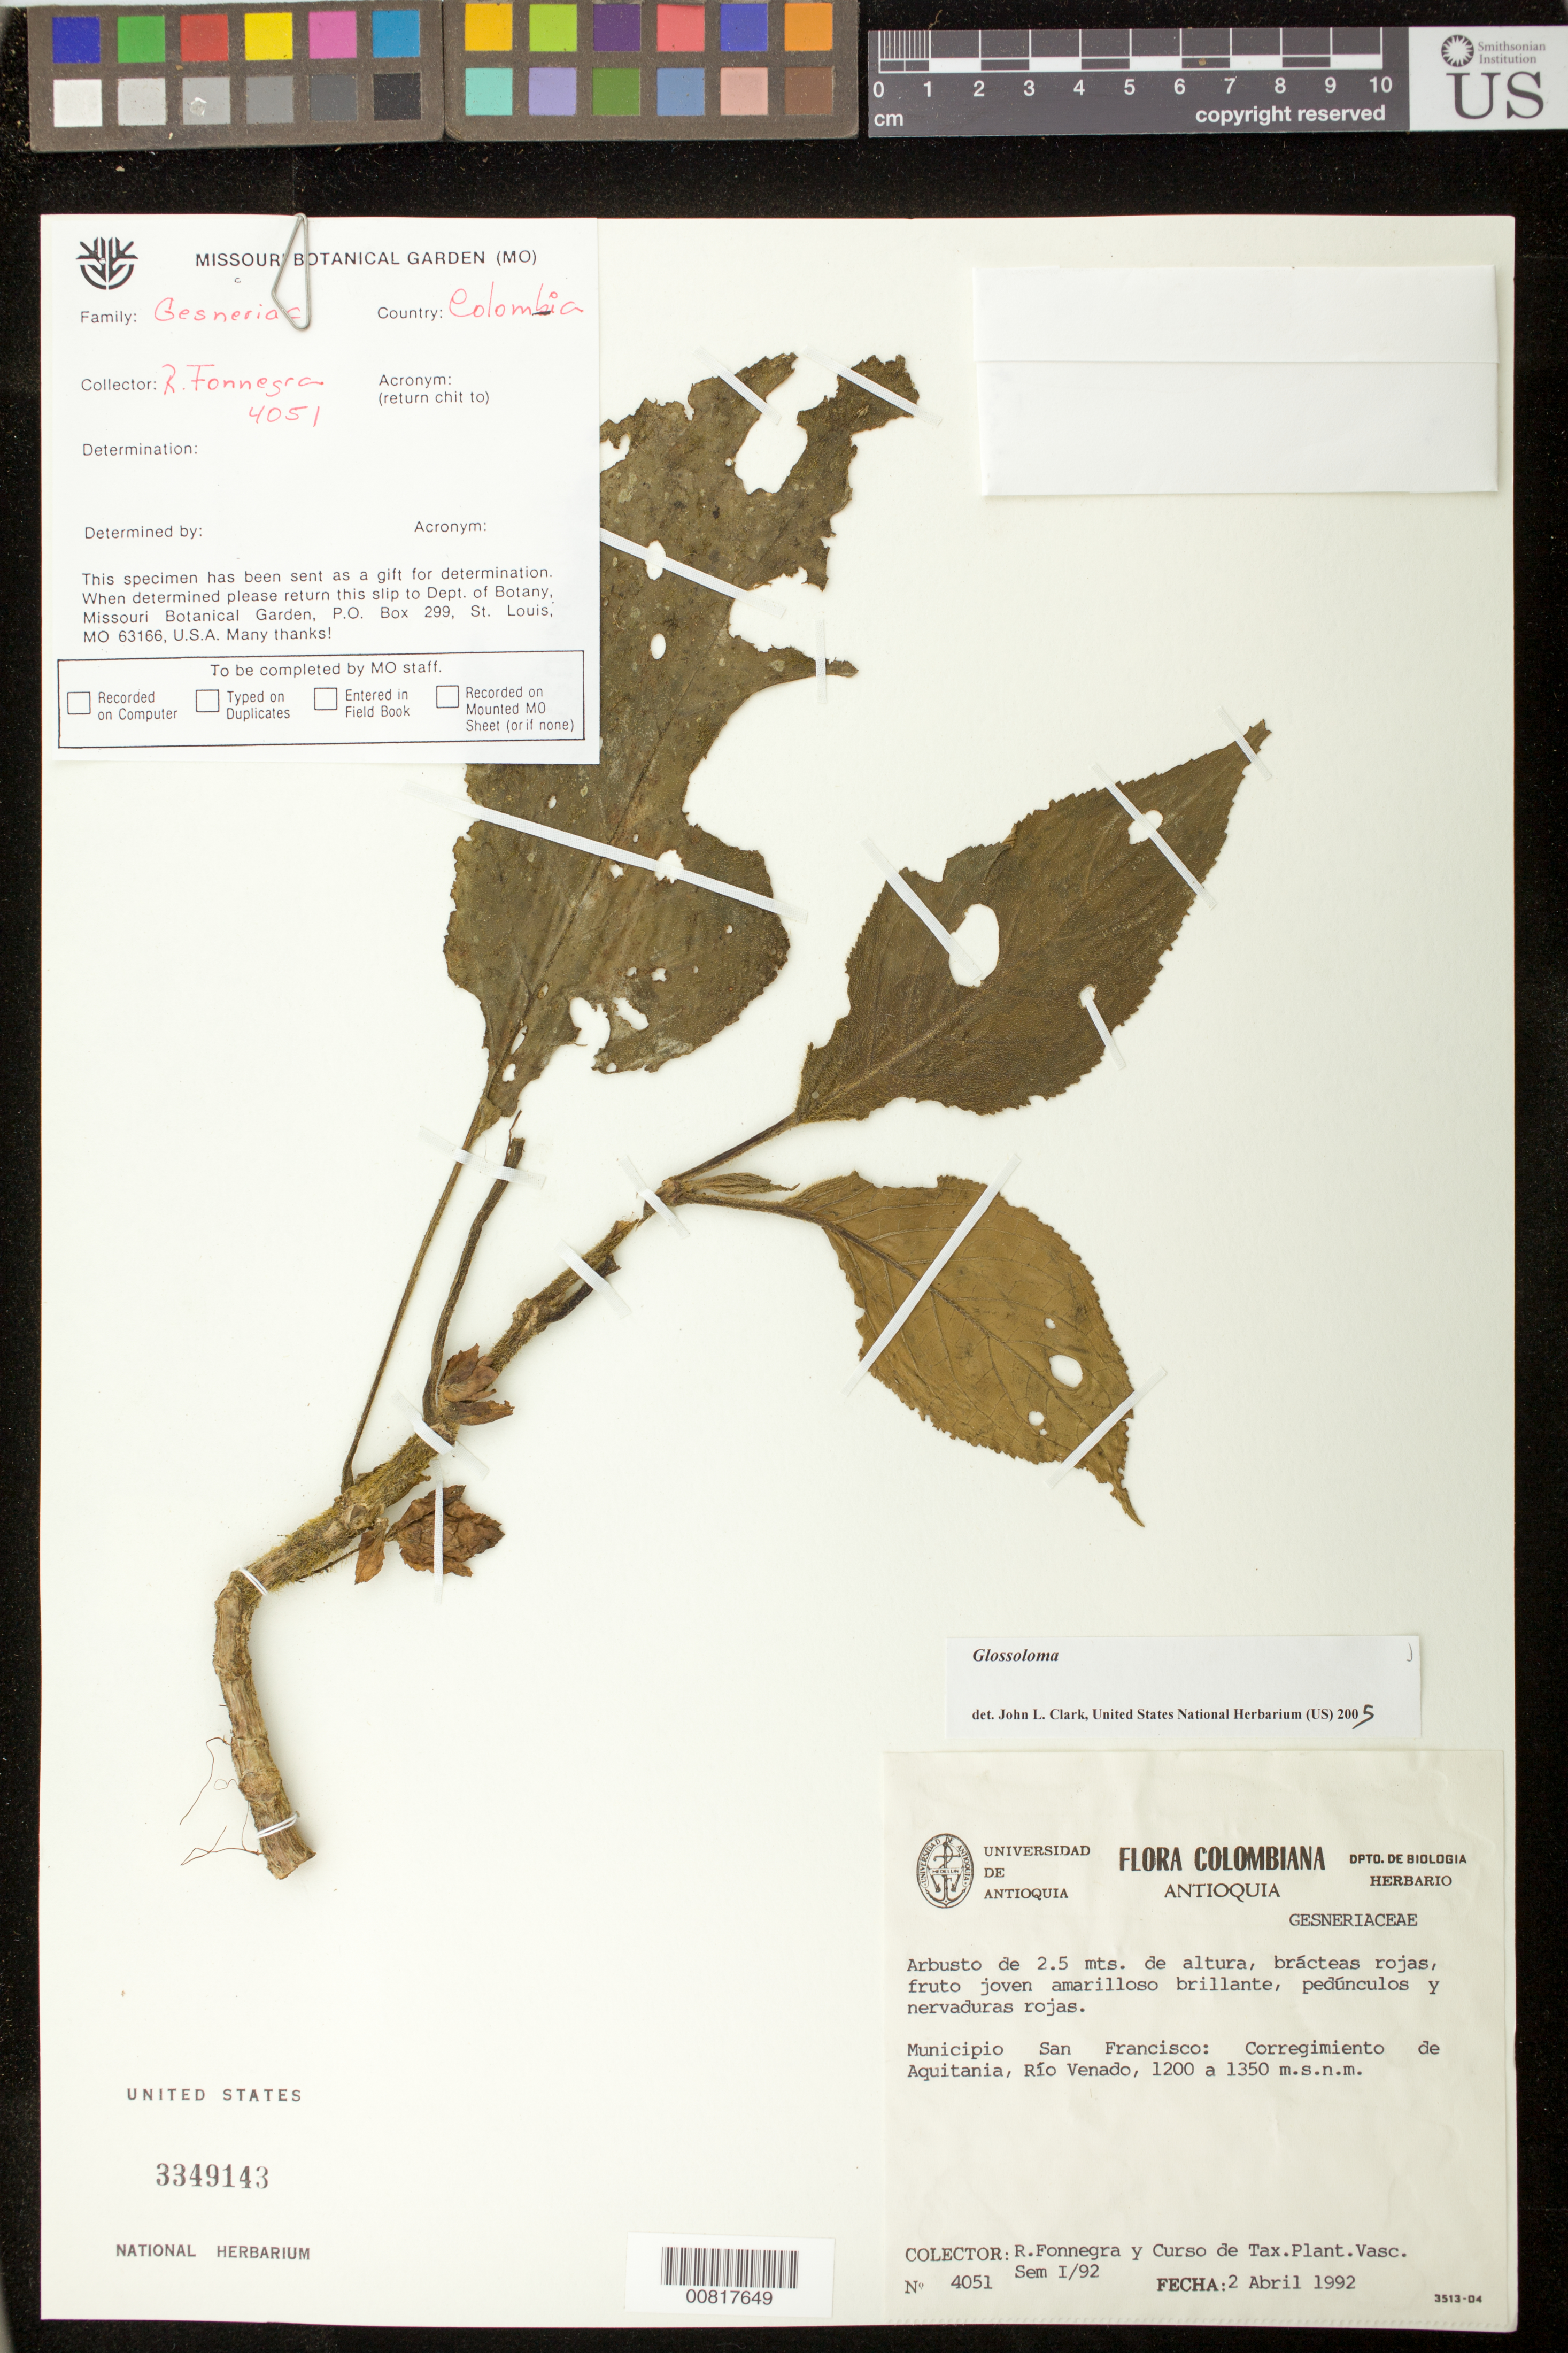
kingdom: Plantae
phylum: Tracheophyta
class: Magnoliopsida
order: Lamiales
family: Gesneriaceae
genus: Glossoloma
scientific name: Glossoloma sp.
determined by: Clark, J. L., (SEL), The Marie Selby Botanical Garden (UNITED STATES)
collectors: R. Fonnegra G. & Curso de Tax. Plant. Vasc. Sem. I/92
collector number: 4051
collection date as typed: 02 Apr 1992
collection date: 1992-04-02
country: Colombia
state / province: Antioquia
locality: Mpio. San Francisco: Corregimiento de Aquitania, Rio Venado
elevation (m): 1200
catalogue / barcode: US 3349143